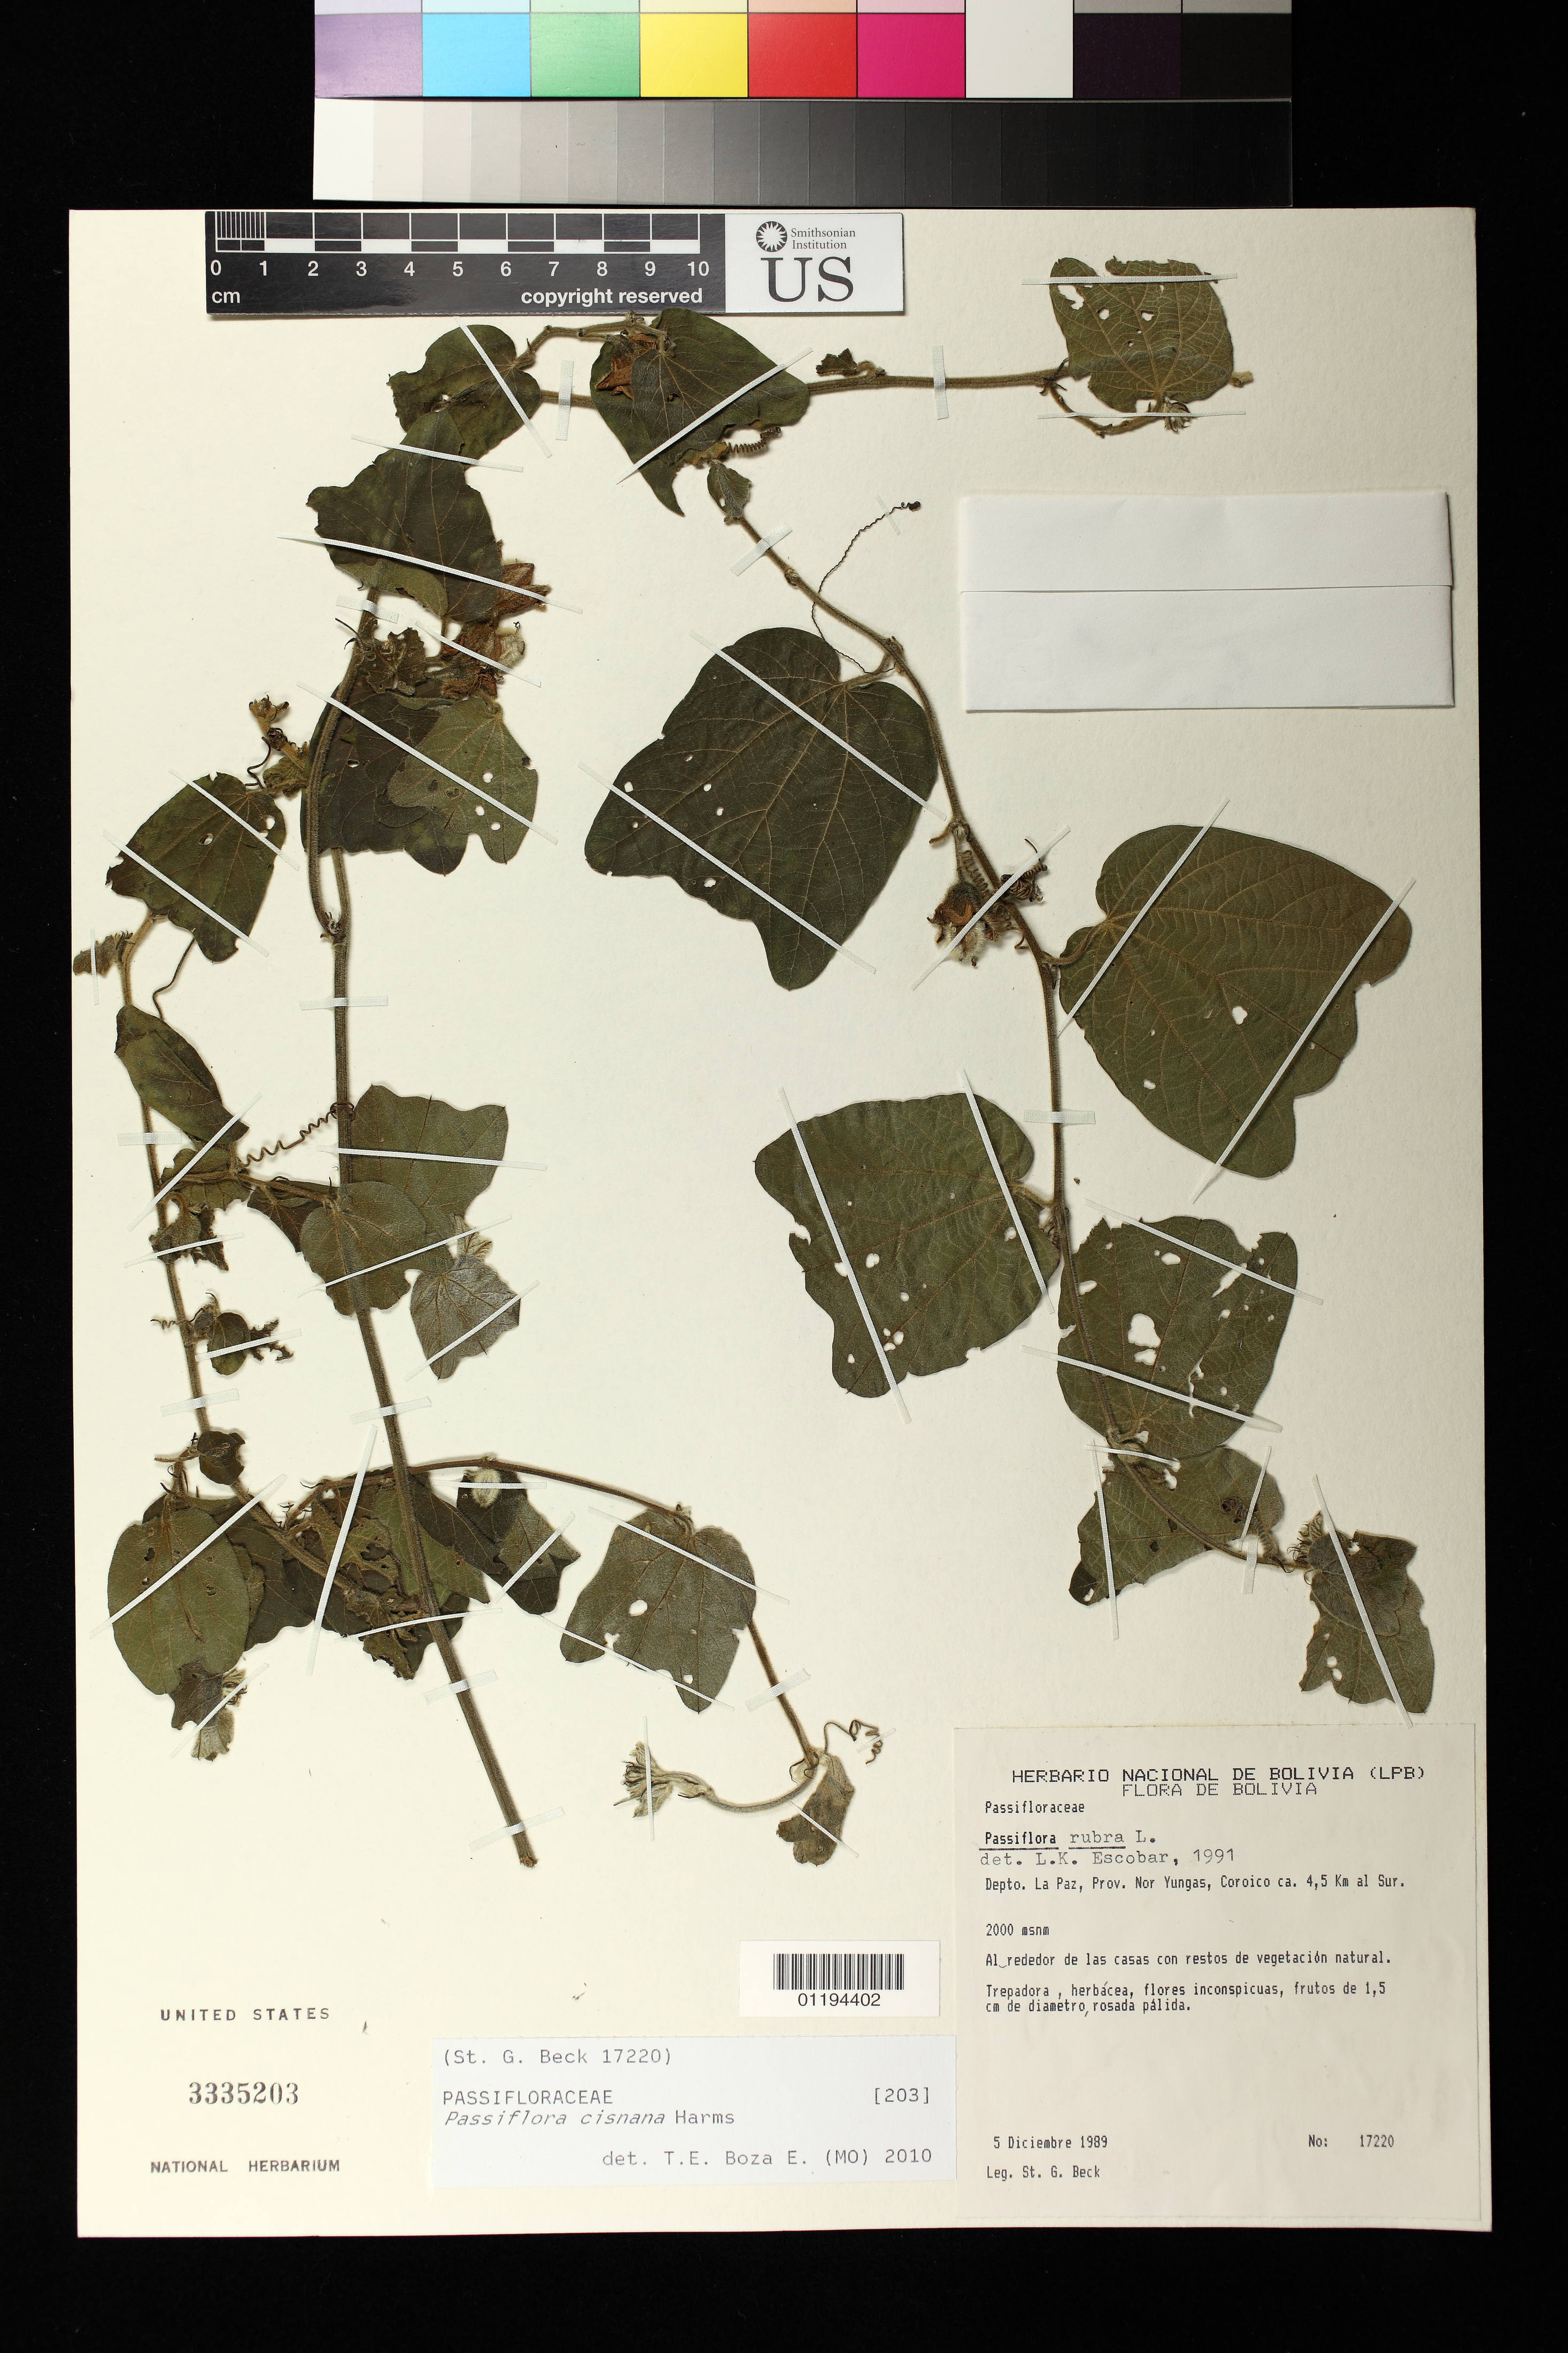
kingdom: Plantae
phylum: Tracheophyta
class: Magnoliopsida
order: Malpighiales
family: Passifloraceae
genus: Passiflora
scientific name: Passiflora cisnana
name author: Harms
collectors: S. G. Beck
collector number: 17220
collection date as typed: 12 May 1989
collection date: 1989-05-12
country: Bolivia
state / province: La Paz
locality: Nor Yungas, 4.5 km south of Coroico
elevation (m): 2000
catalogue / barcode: US 3335203